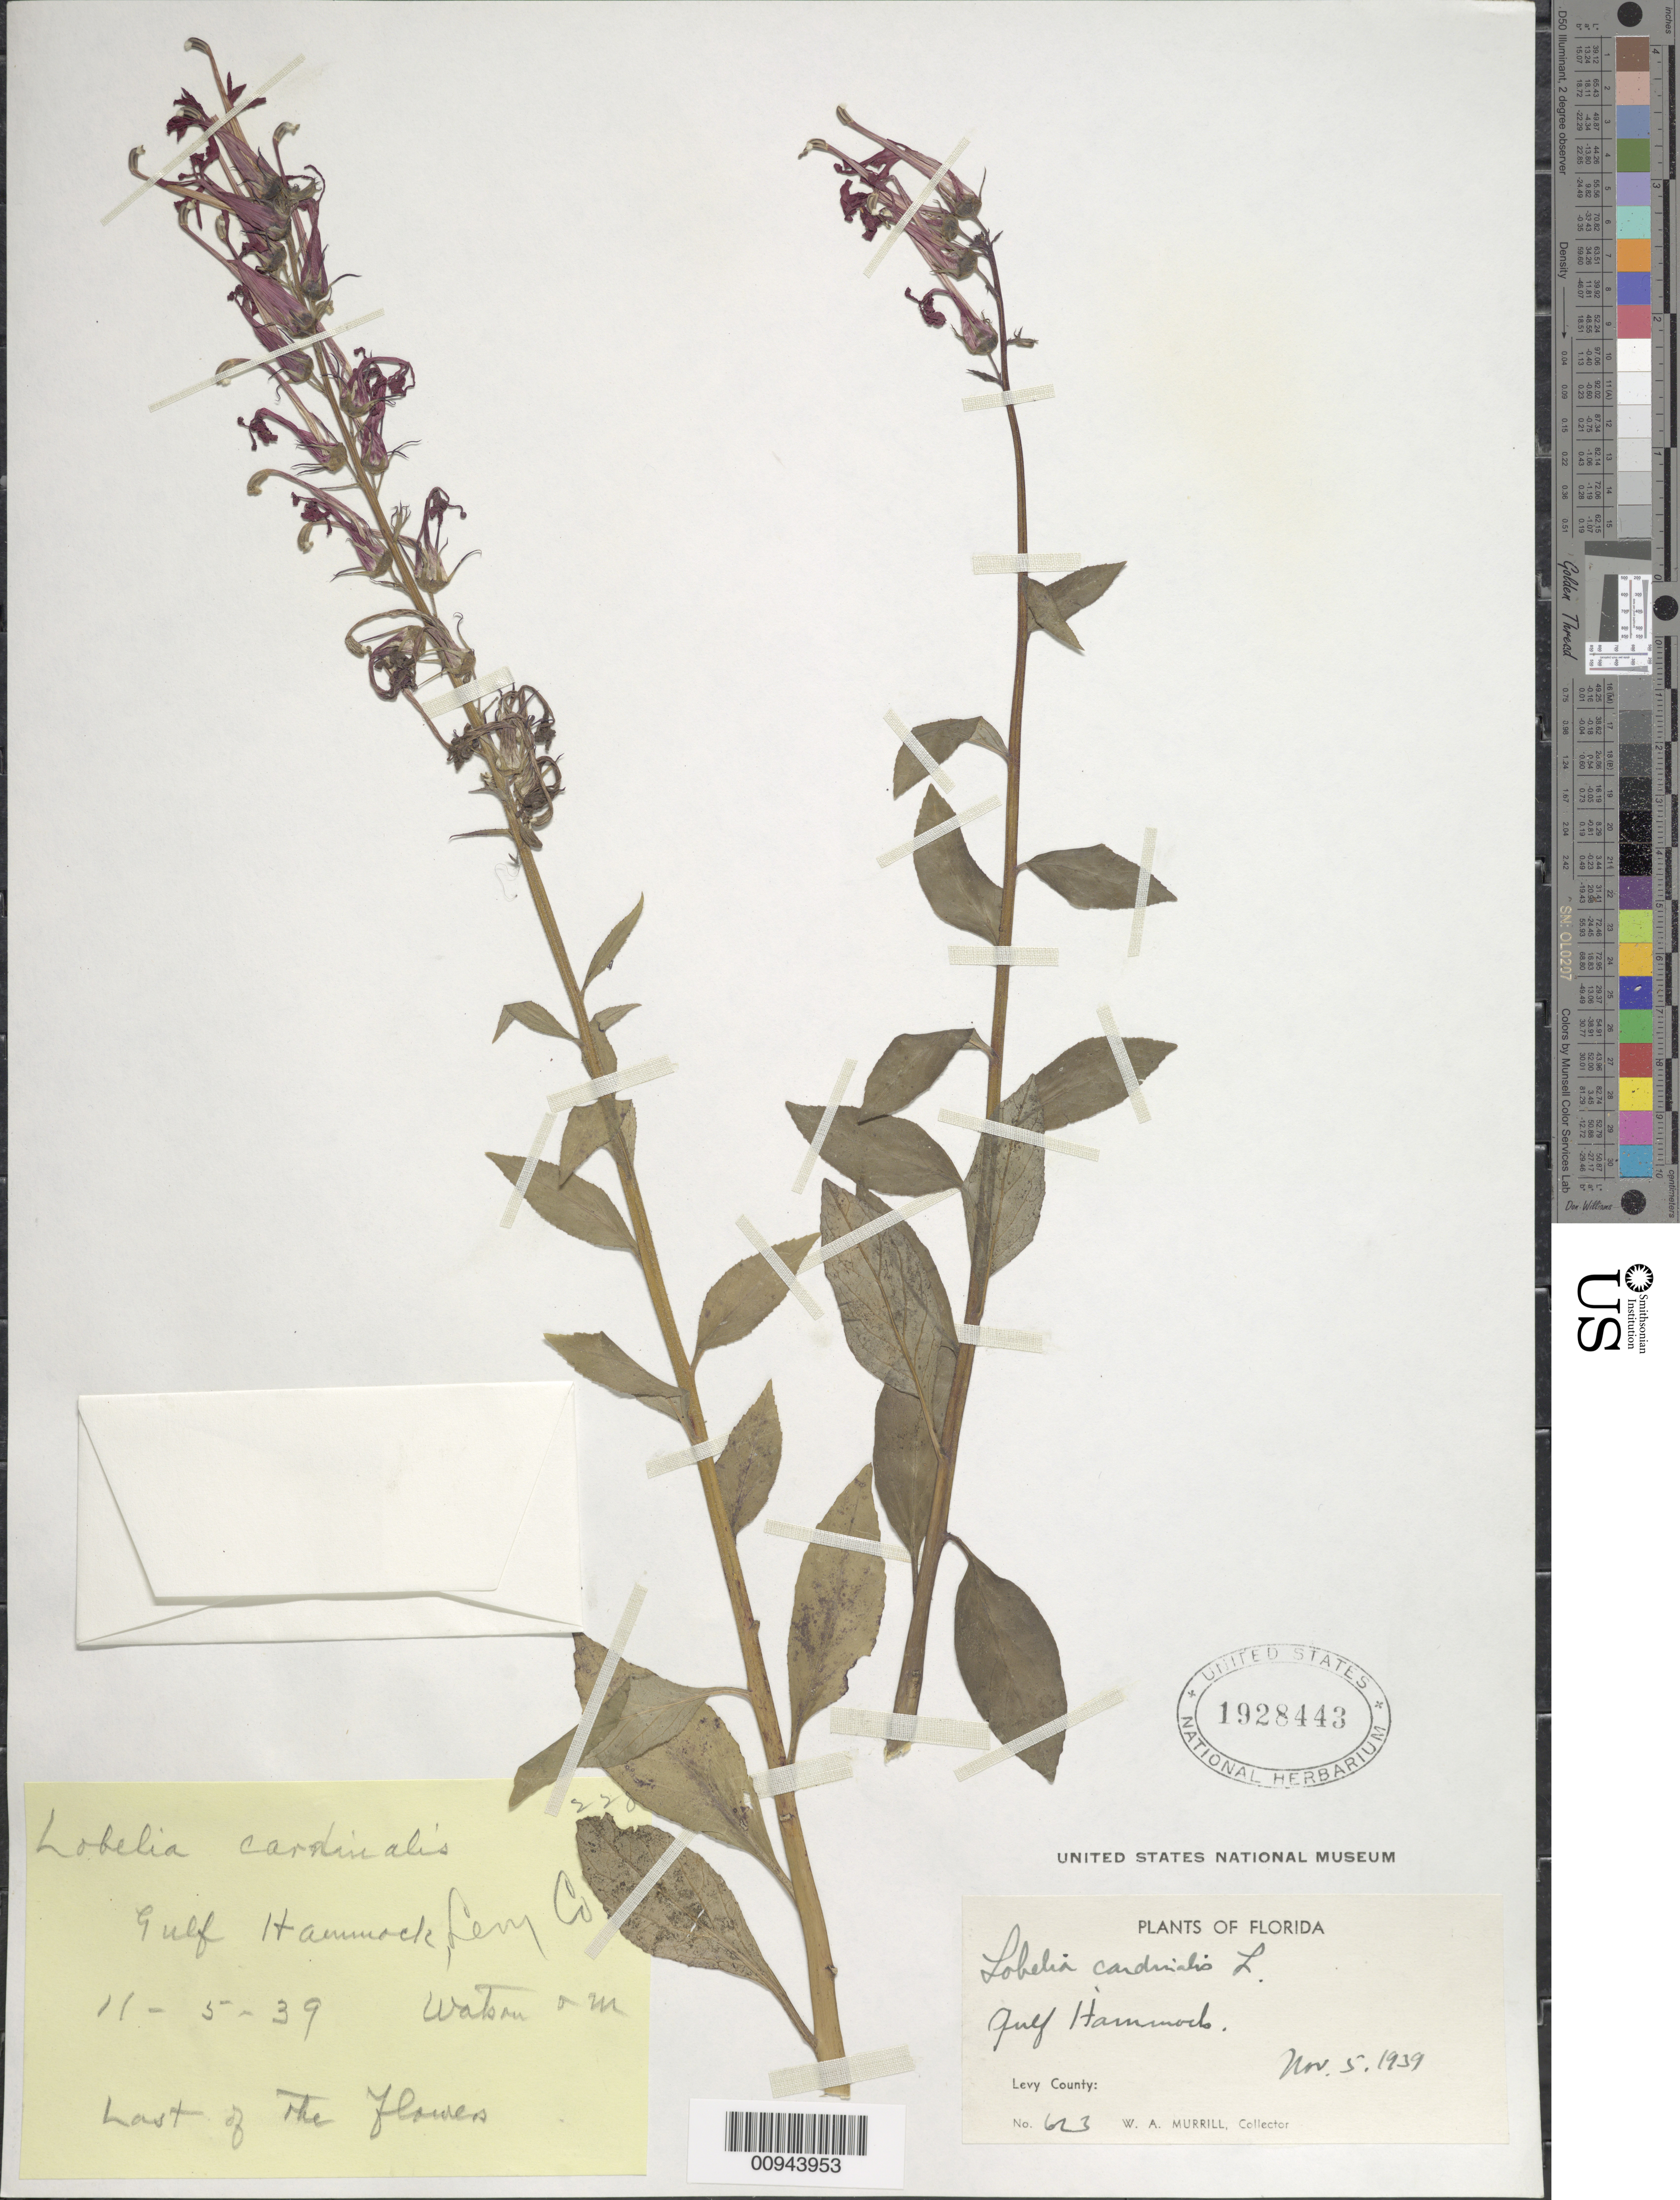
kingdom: Plantae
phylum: Tracheophyta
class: Magnoliopsida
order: Asterales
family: Campanulaceae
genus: Lobelia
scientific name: Lobelia cardinalis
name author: L.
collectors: W. A. Murrill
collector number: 623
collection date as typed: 05 Nov 1939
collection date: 1939-11-05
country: United States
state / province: Florida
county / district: Levy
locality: Gulf Hammock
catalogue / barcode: US 1928443